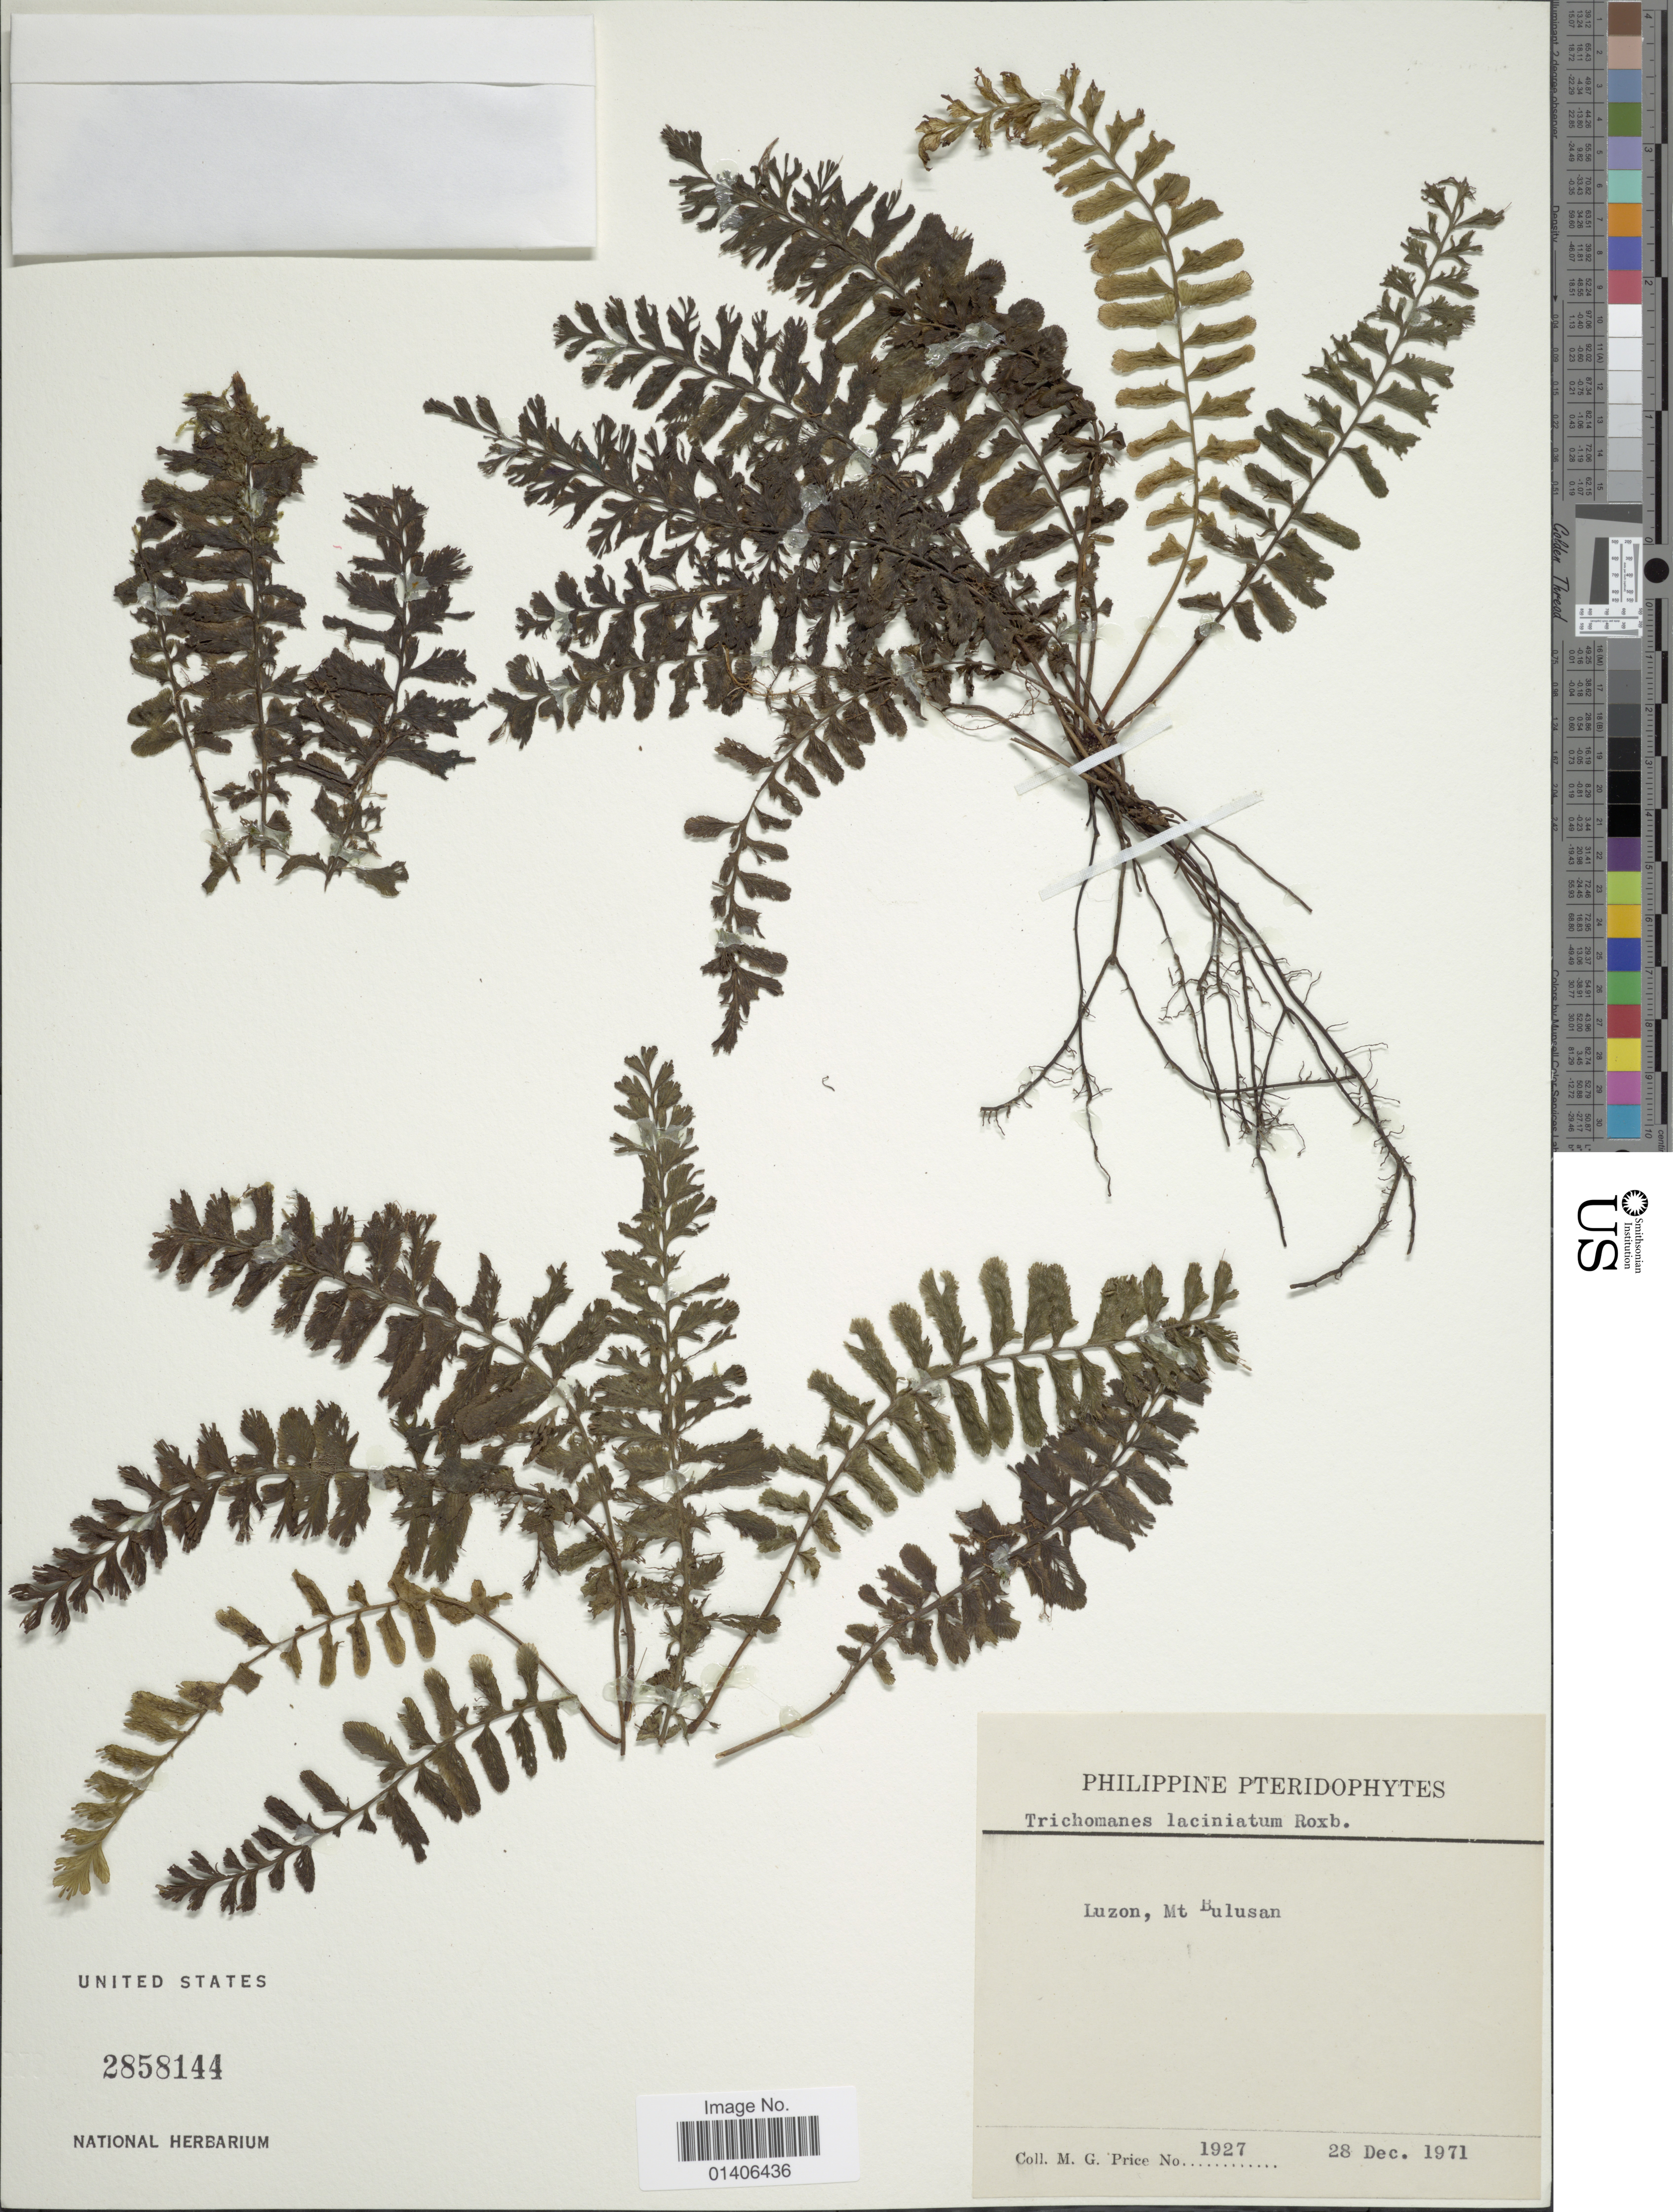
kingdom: Plantae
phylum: Tracheophyta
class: Polypodiopsida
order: Hymenophyllales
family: Hymenophyllaceae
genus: Cephalomanes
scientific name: Cephalomanes javanicum var. asplenoides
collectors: M. G. Price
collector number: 1927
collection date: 1971-12-28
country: Philippines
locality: Luzon, Mt Bulusan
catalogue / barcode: US 2858144